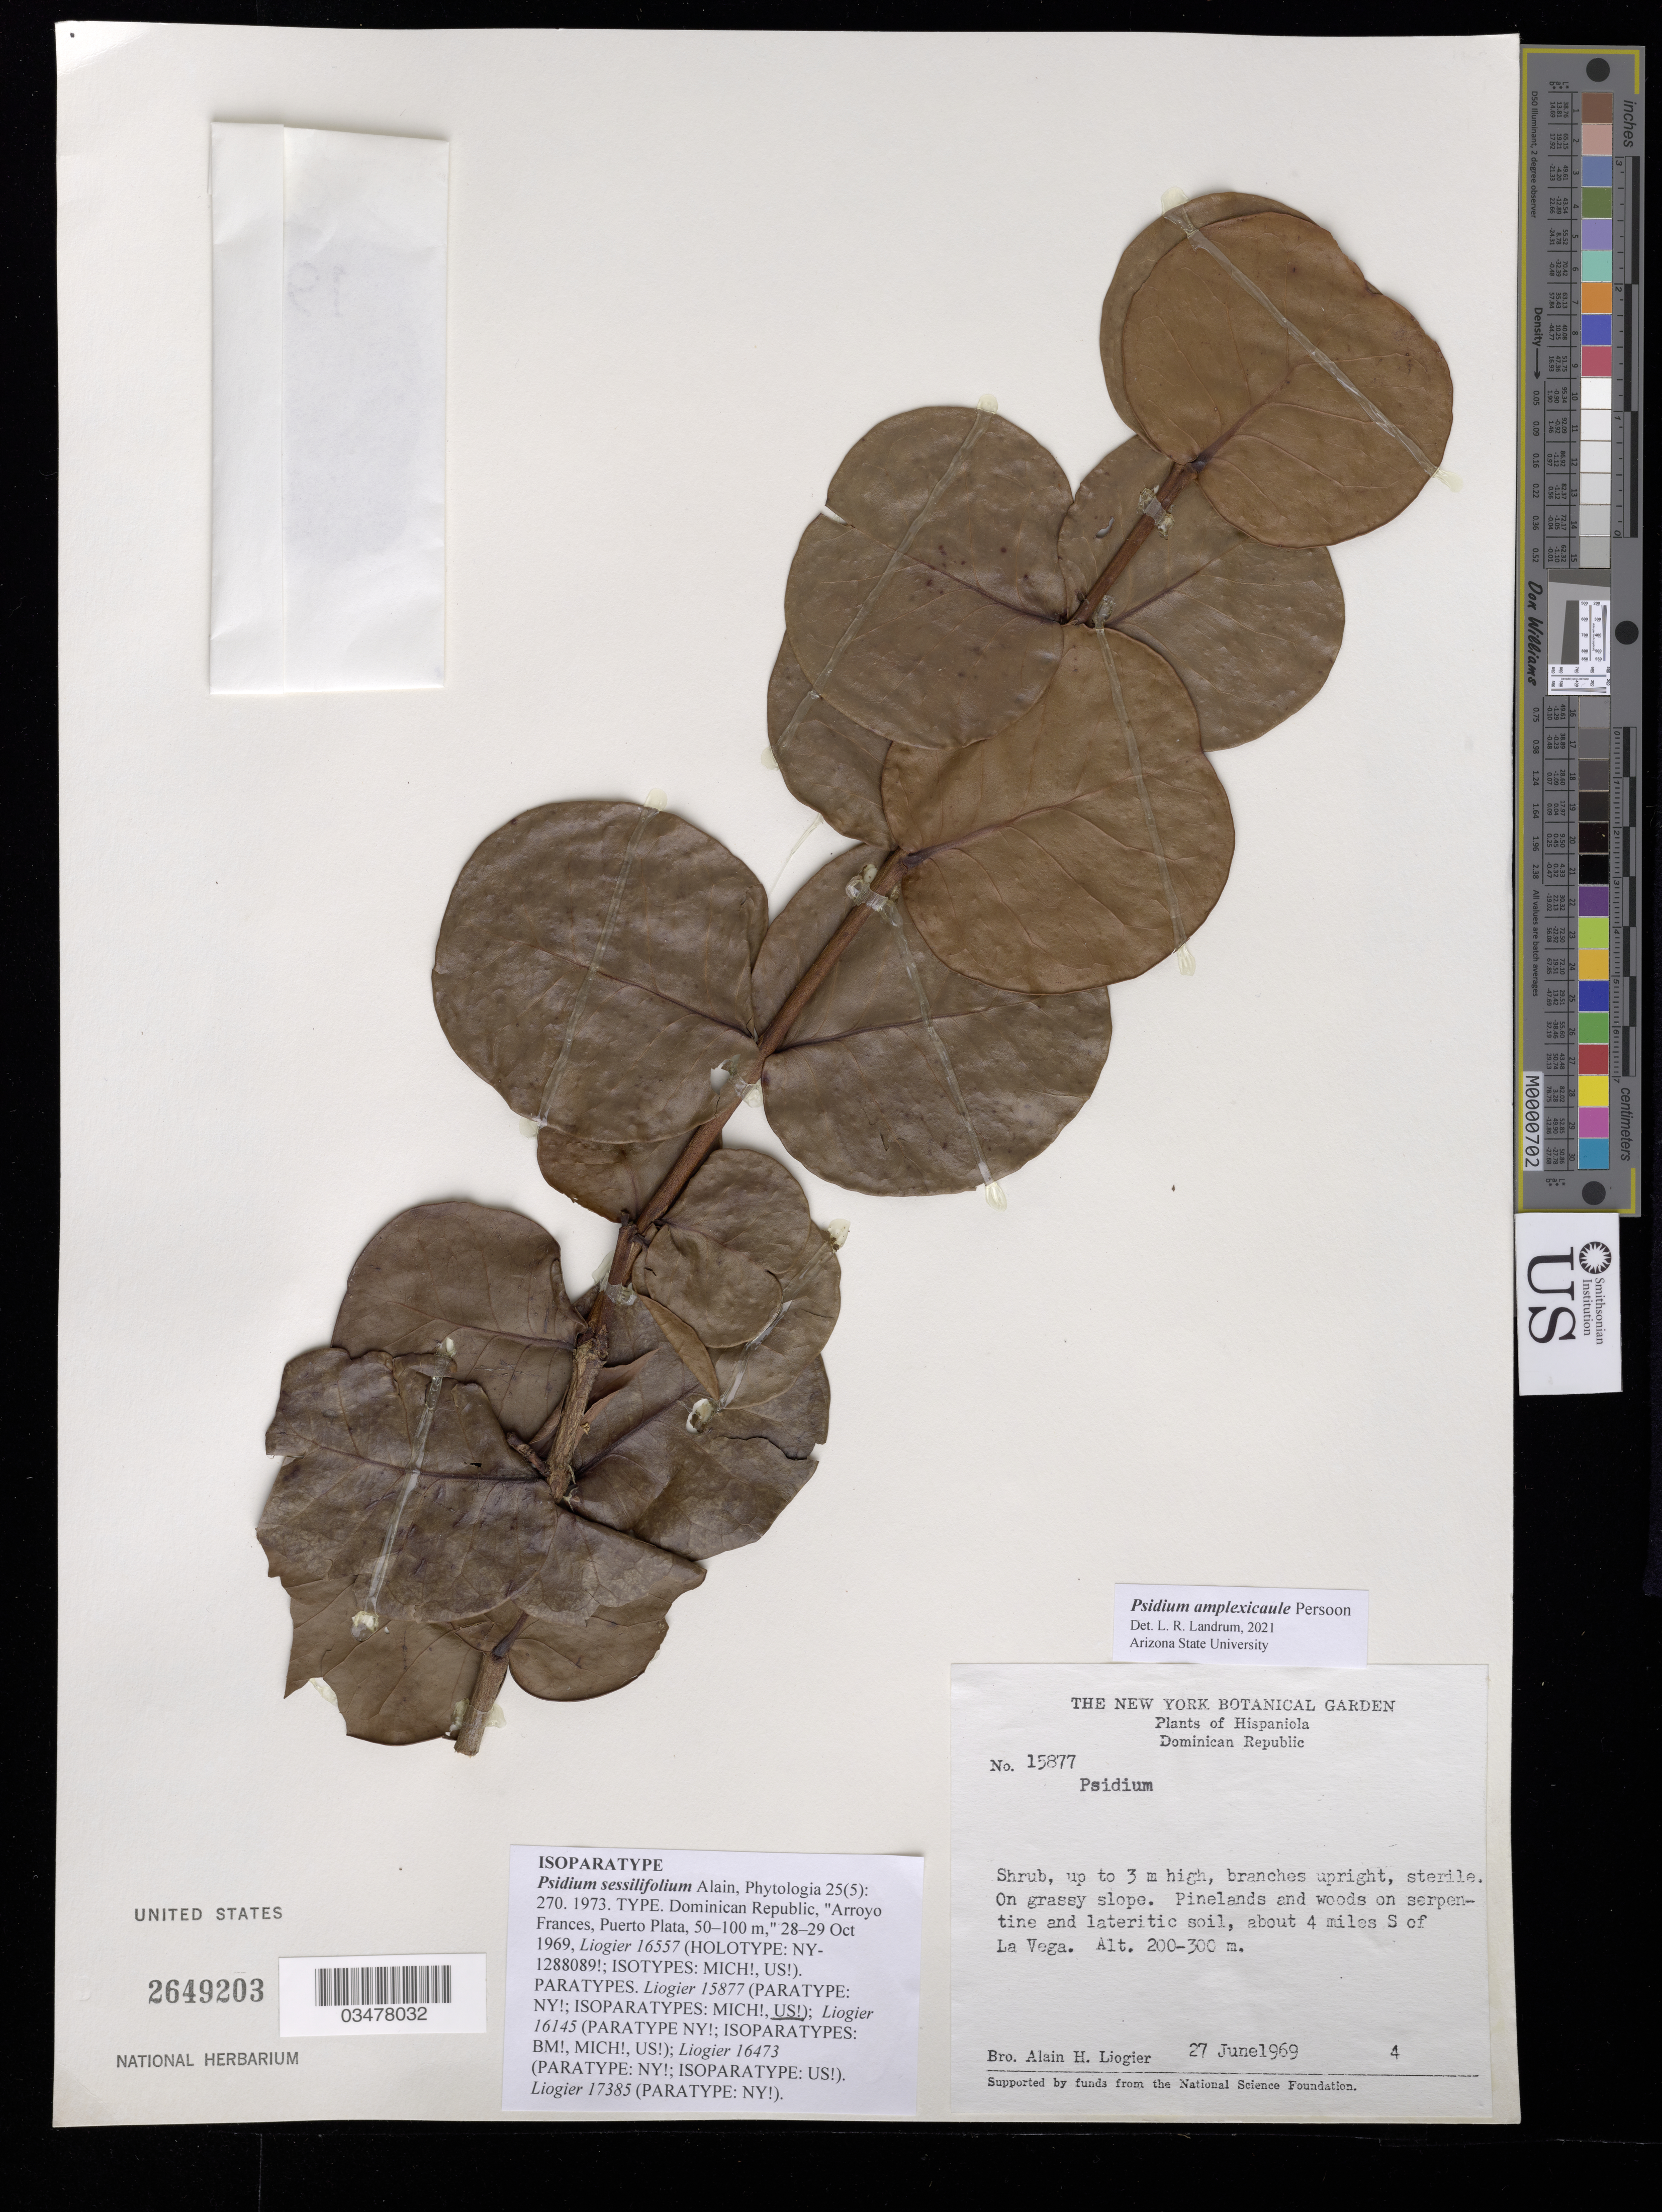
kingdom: Plantae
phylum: Tracheophyta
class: Magnoliopsida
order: Myrtales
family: Myrtaceae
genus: Psidium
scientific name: Psidium amplexicaule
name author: Pers.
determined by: Landrum, L. R.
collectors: A. H. Liogier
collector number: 15877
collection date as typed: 27 Jun 1969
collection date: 1969-06-27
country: Dominican Republic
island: Hispaniola Island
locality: About 4 mi s of la vega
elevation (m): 200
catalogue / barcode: US 2649203